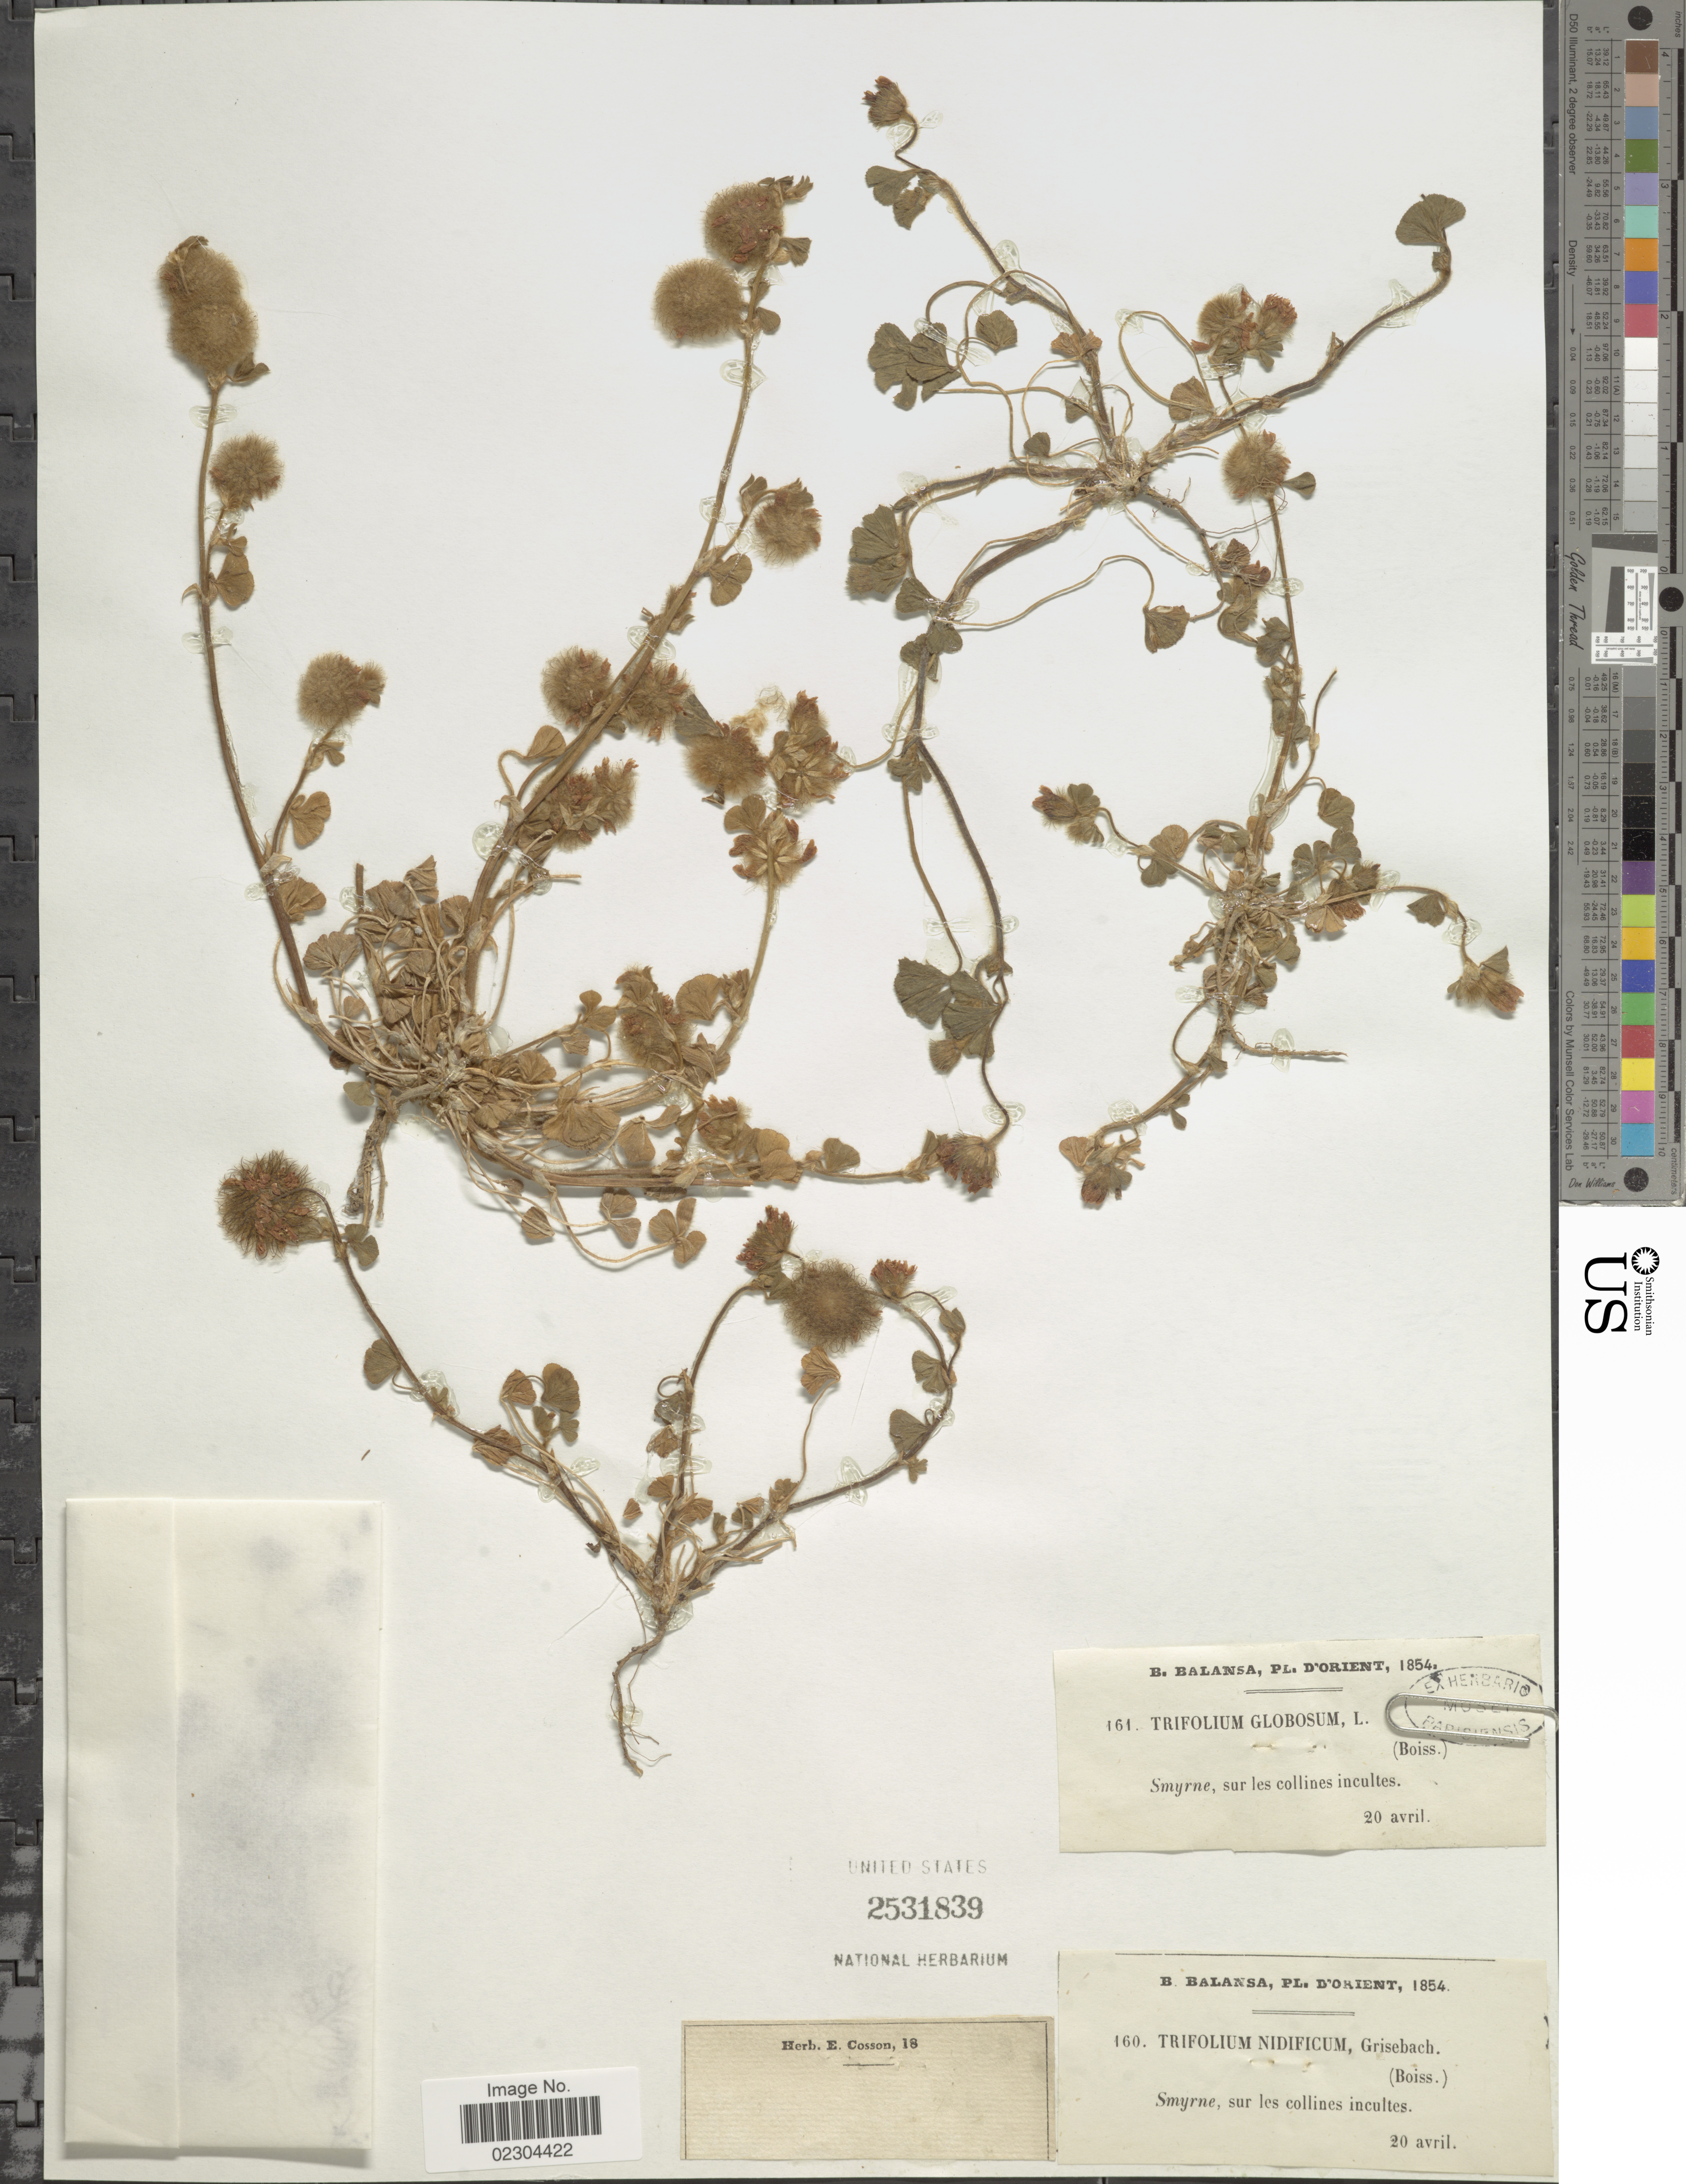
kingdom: Plantae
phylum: Tracheophyta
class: Magnoliopsida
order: Fabales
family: Fabaceae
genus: Trifolium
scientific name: Trifolium nidificum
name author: Griseb.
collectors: B. Balansa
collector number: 161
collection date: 1854-04-20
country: Turkey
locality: D'Orient, Smyrne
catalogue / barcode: US 2531839-2